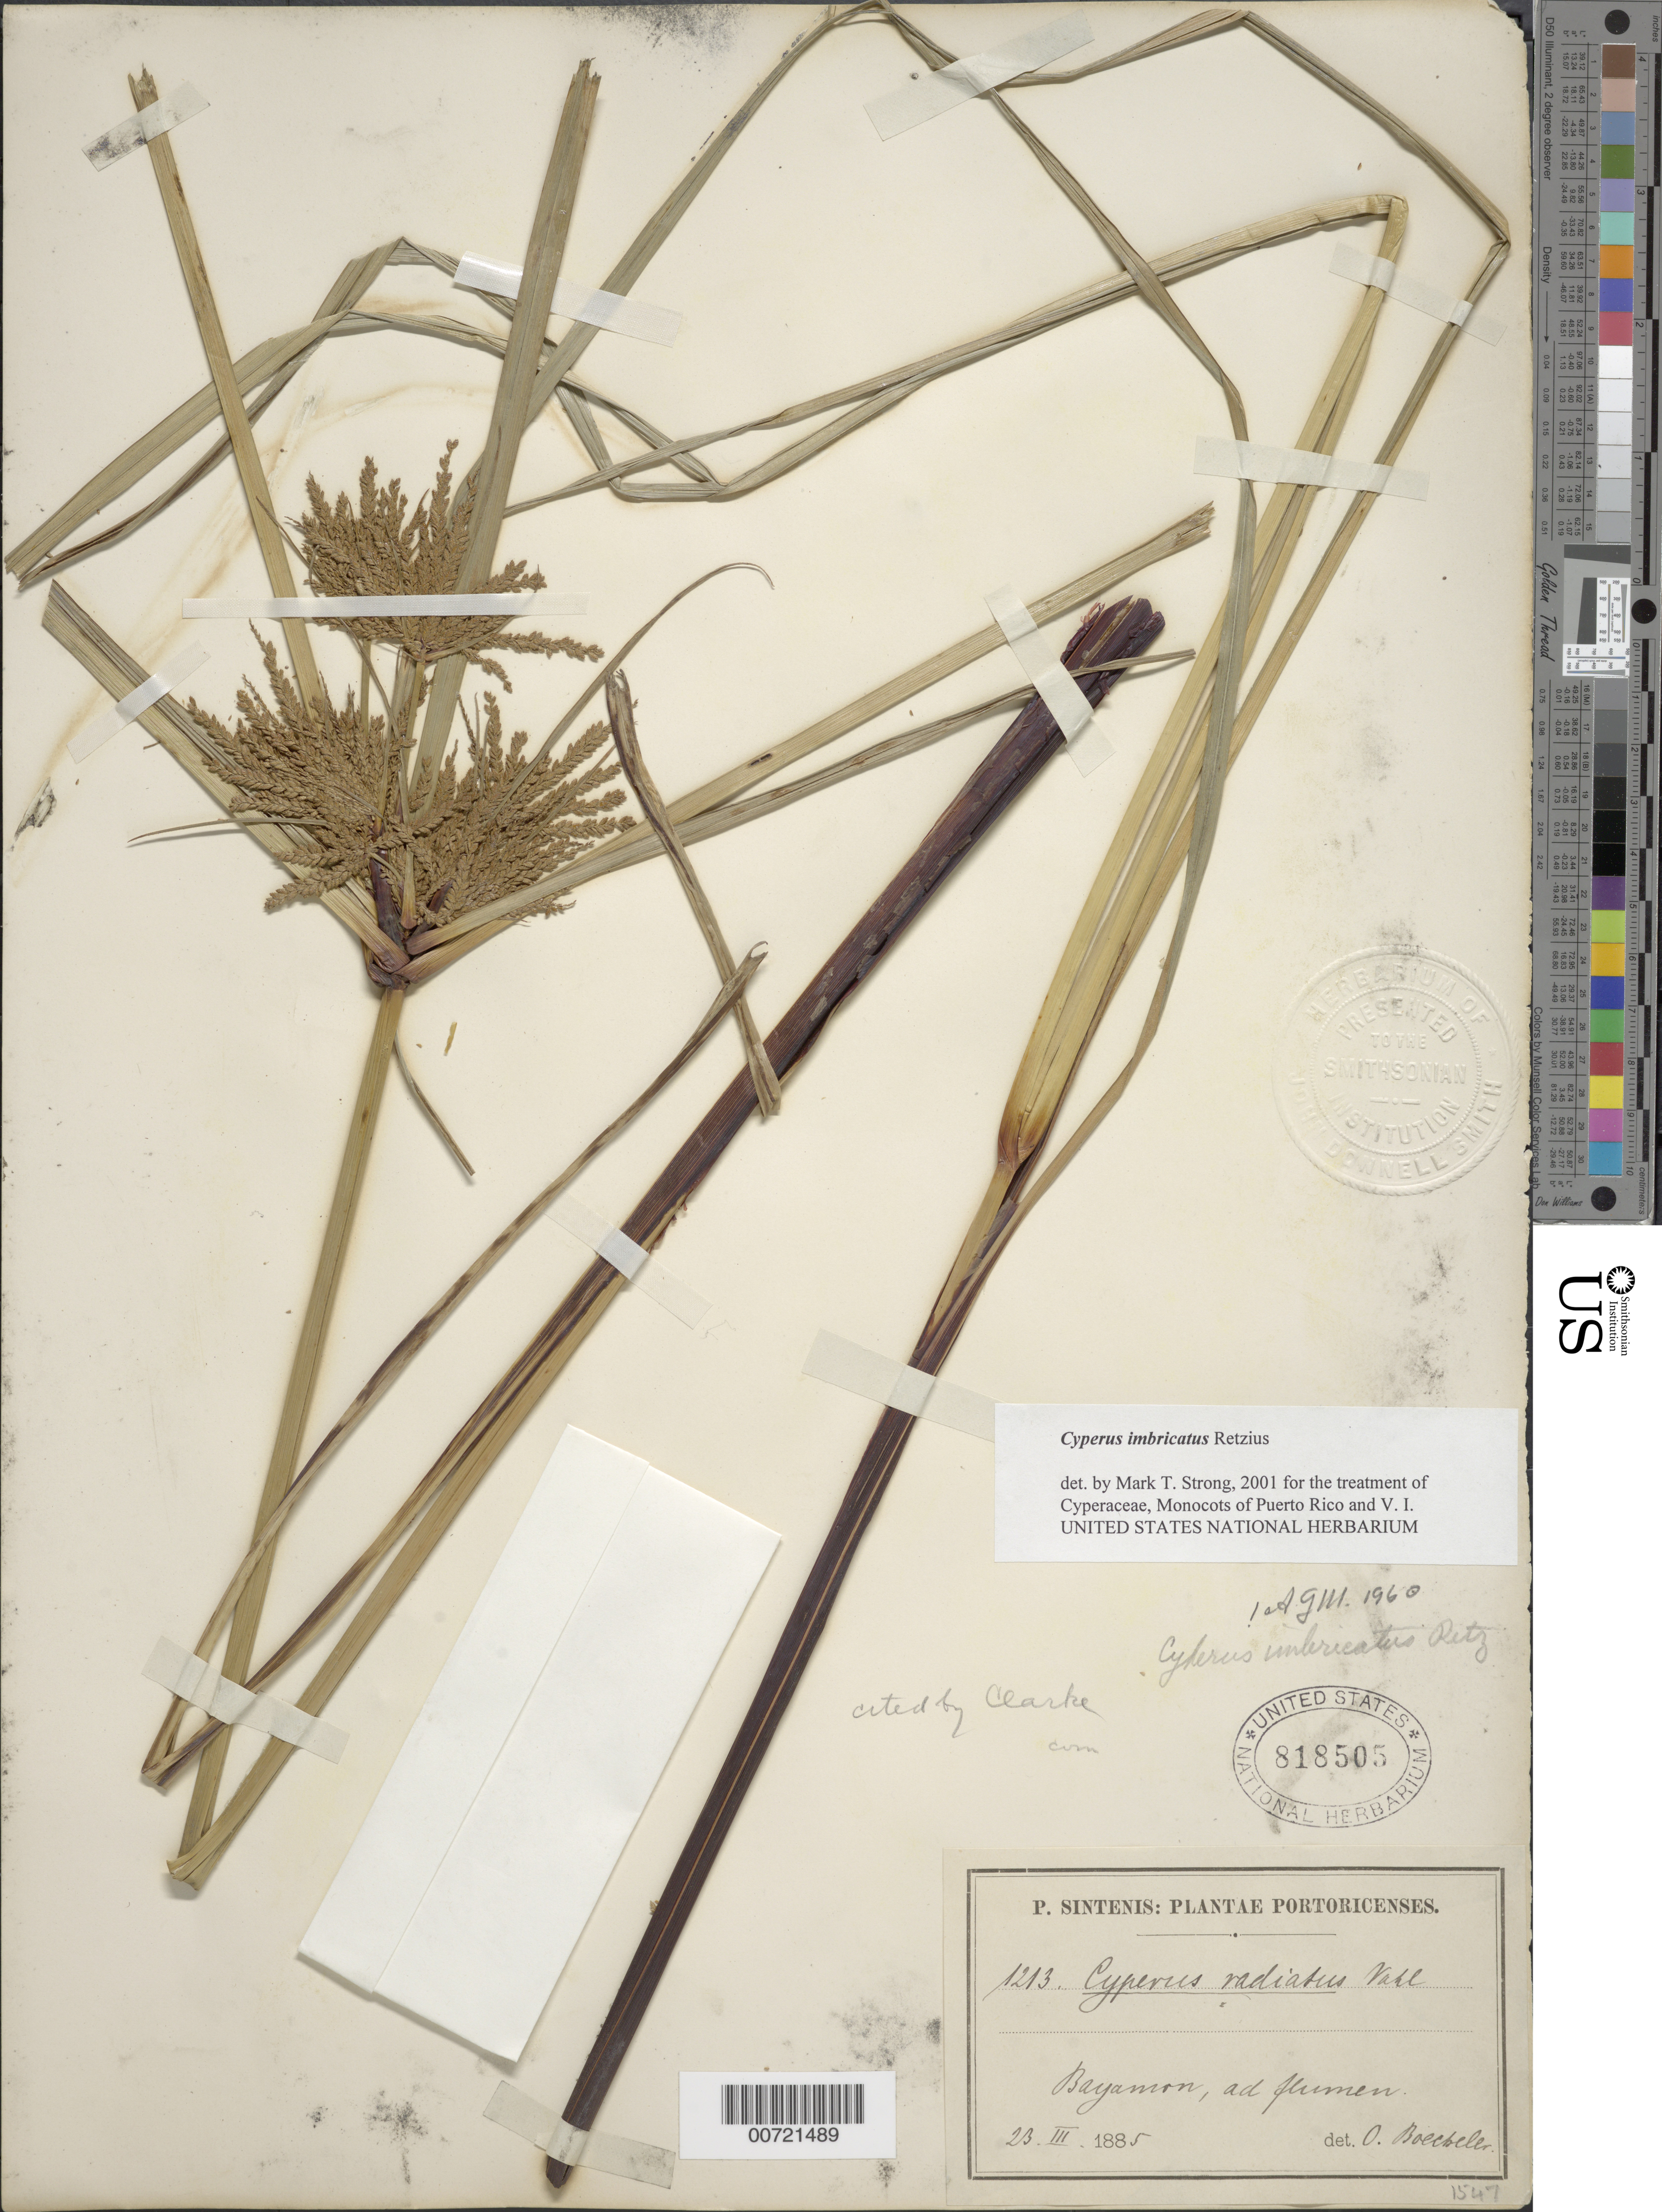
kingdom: Plantae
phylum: Tracheophyta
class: Liliopsida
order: Poales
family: Cyperaceae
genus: Cyperus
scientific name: Cyperus imbricatus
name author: Retz.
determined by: Strong, M. T., (US), Smithsonian Institution - National Museum of Natural History (UNITED STATES)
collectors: P. Sintenis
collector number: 1213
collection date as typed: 23 Mar 1885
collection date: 1885-03-23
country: Puerto Rico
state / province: Bayamón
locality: Bayamón.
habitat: Ad flumen.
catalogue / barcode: US 818505